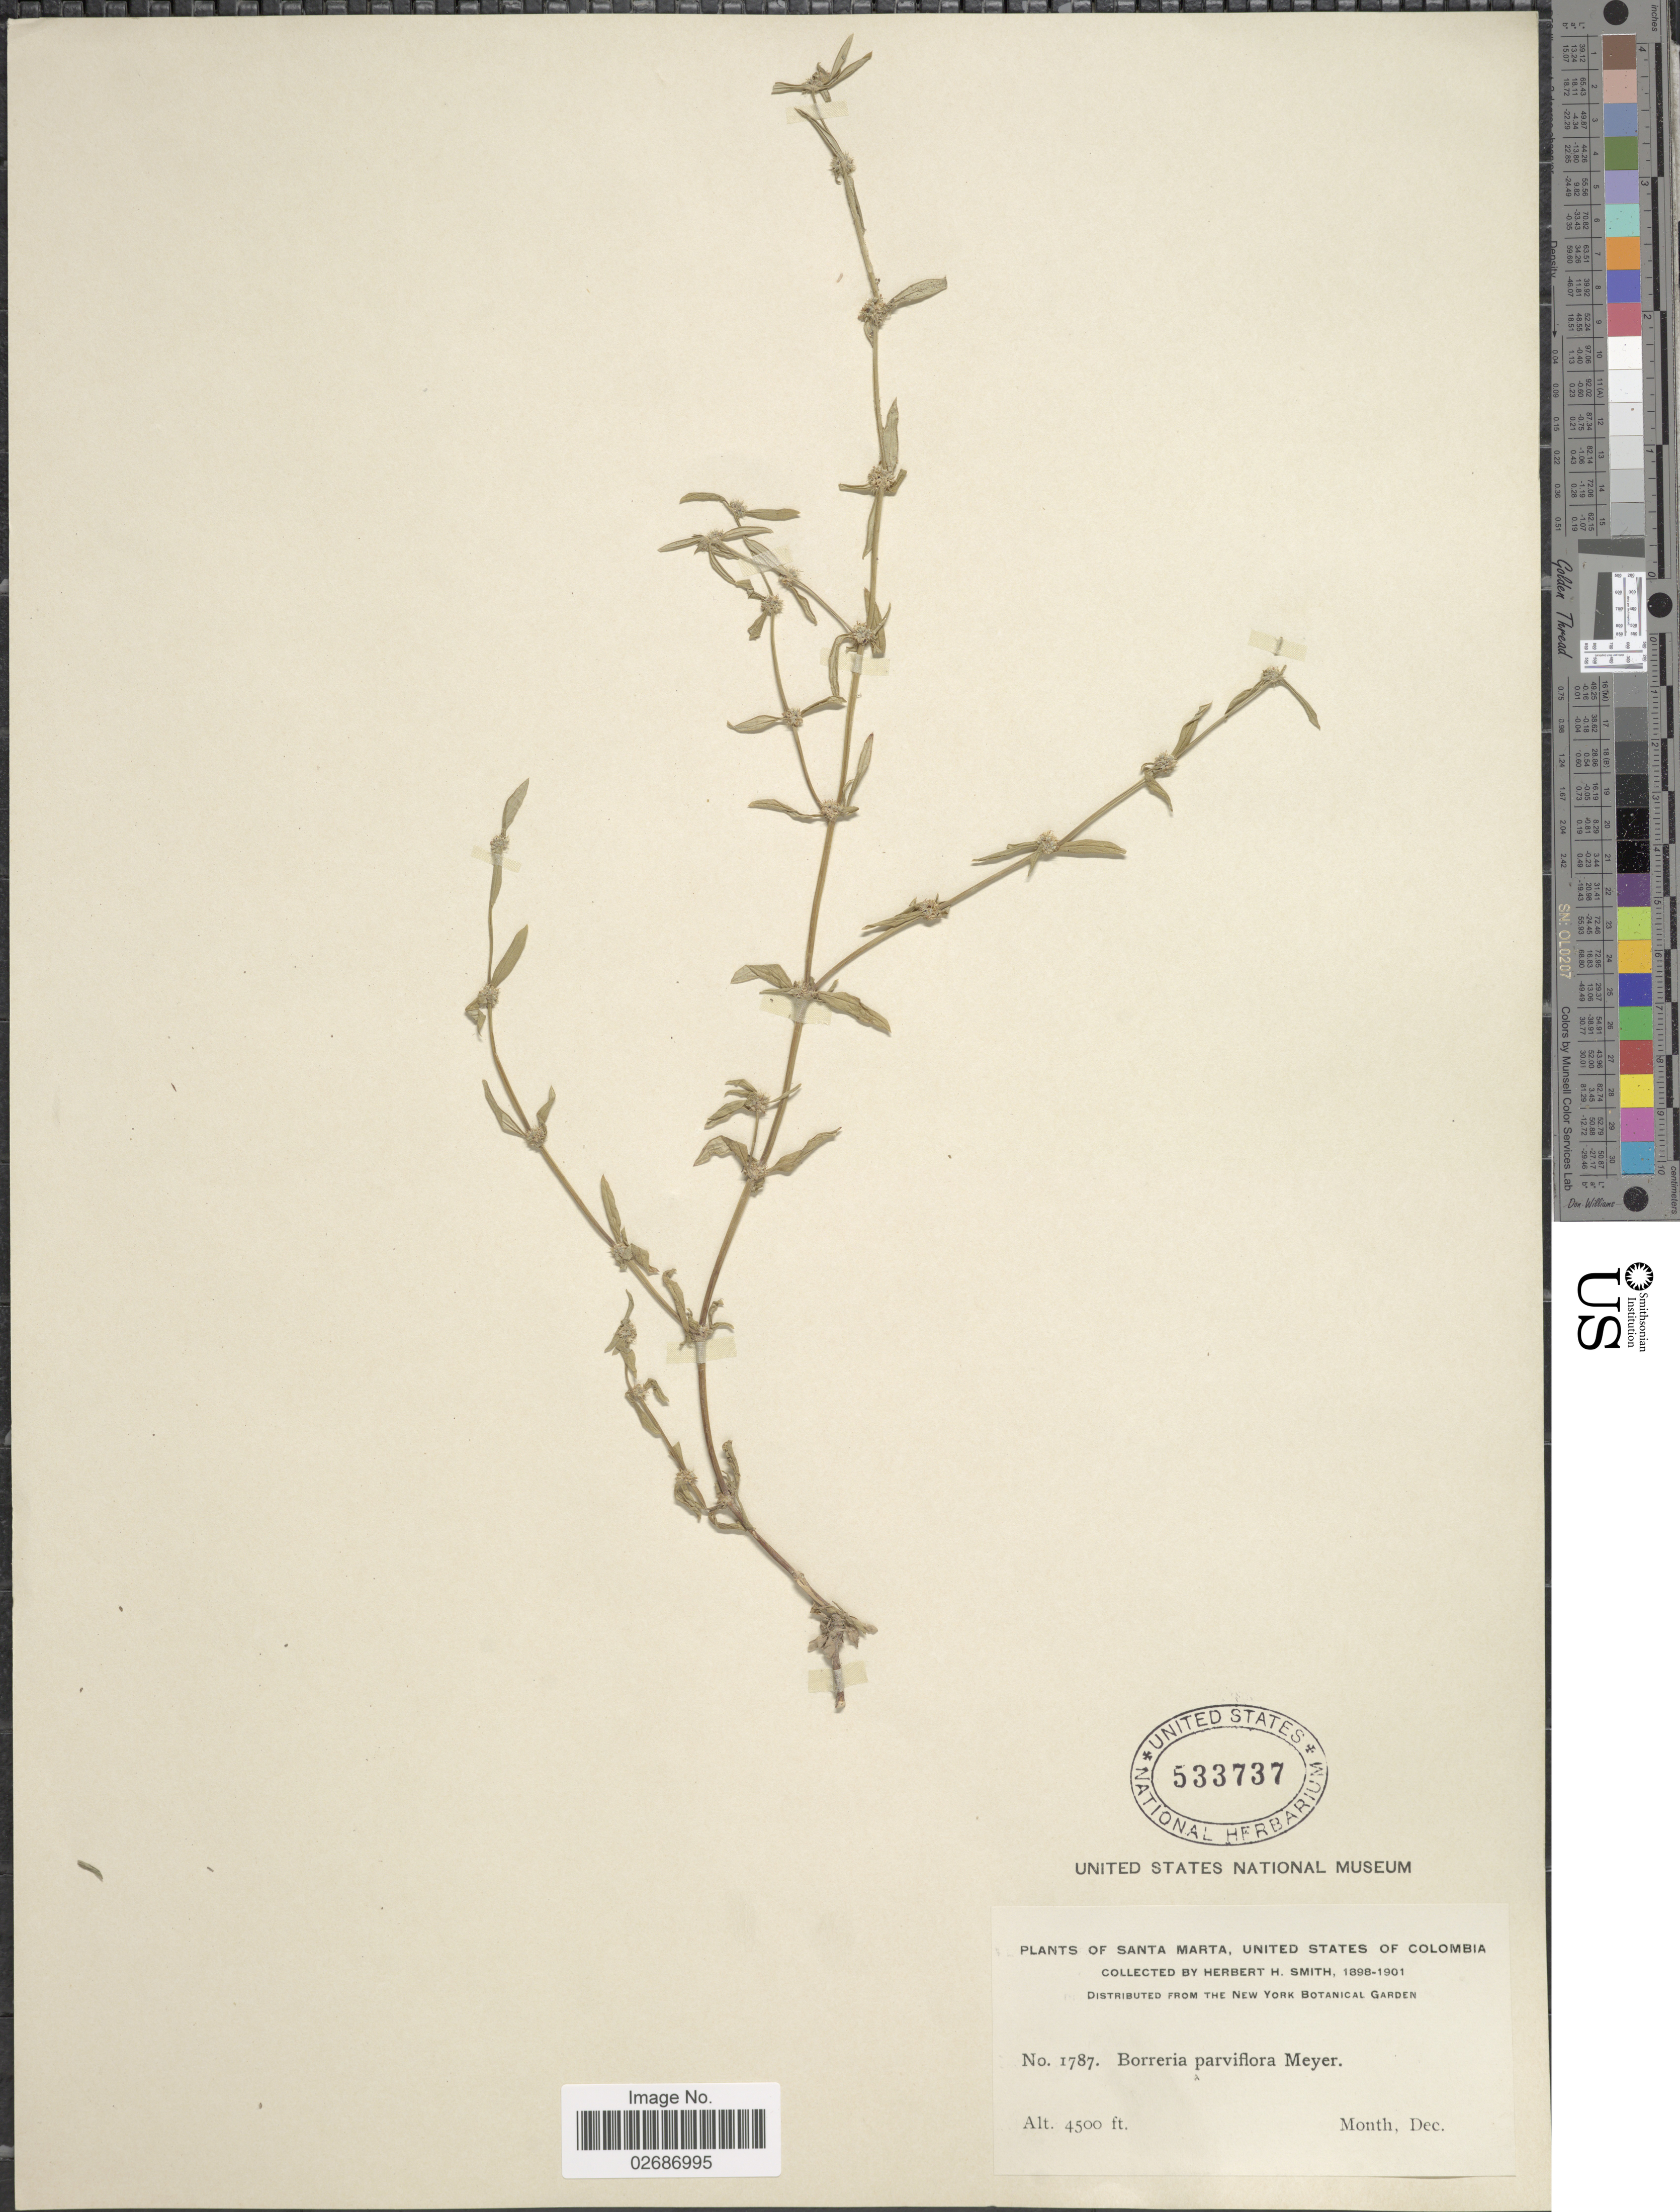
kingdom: Plantae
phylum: Tracheophyta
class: Magnoliopsida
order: Gentianales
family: Rubiaceae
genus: Borreria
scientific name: Borreria suaveolens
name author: G. Mey.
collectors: Herbert H. Smith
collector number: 1787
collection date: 1898-12/1901-12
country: Colombia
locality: Santa Marta, United States of Colombia.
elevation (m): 1372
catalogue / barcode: US 533737